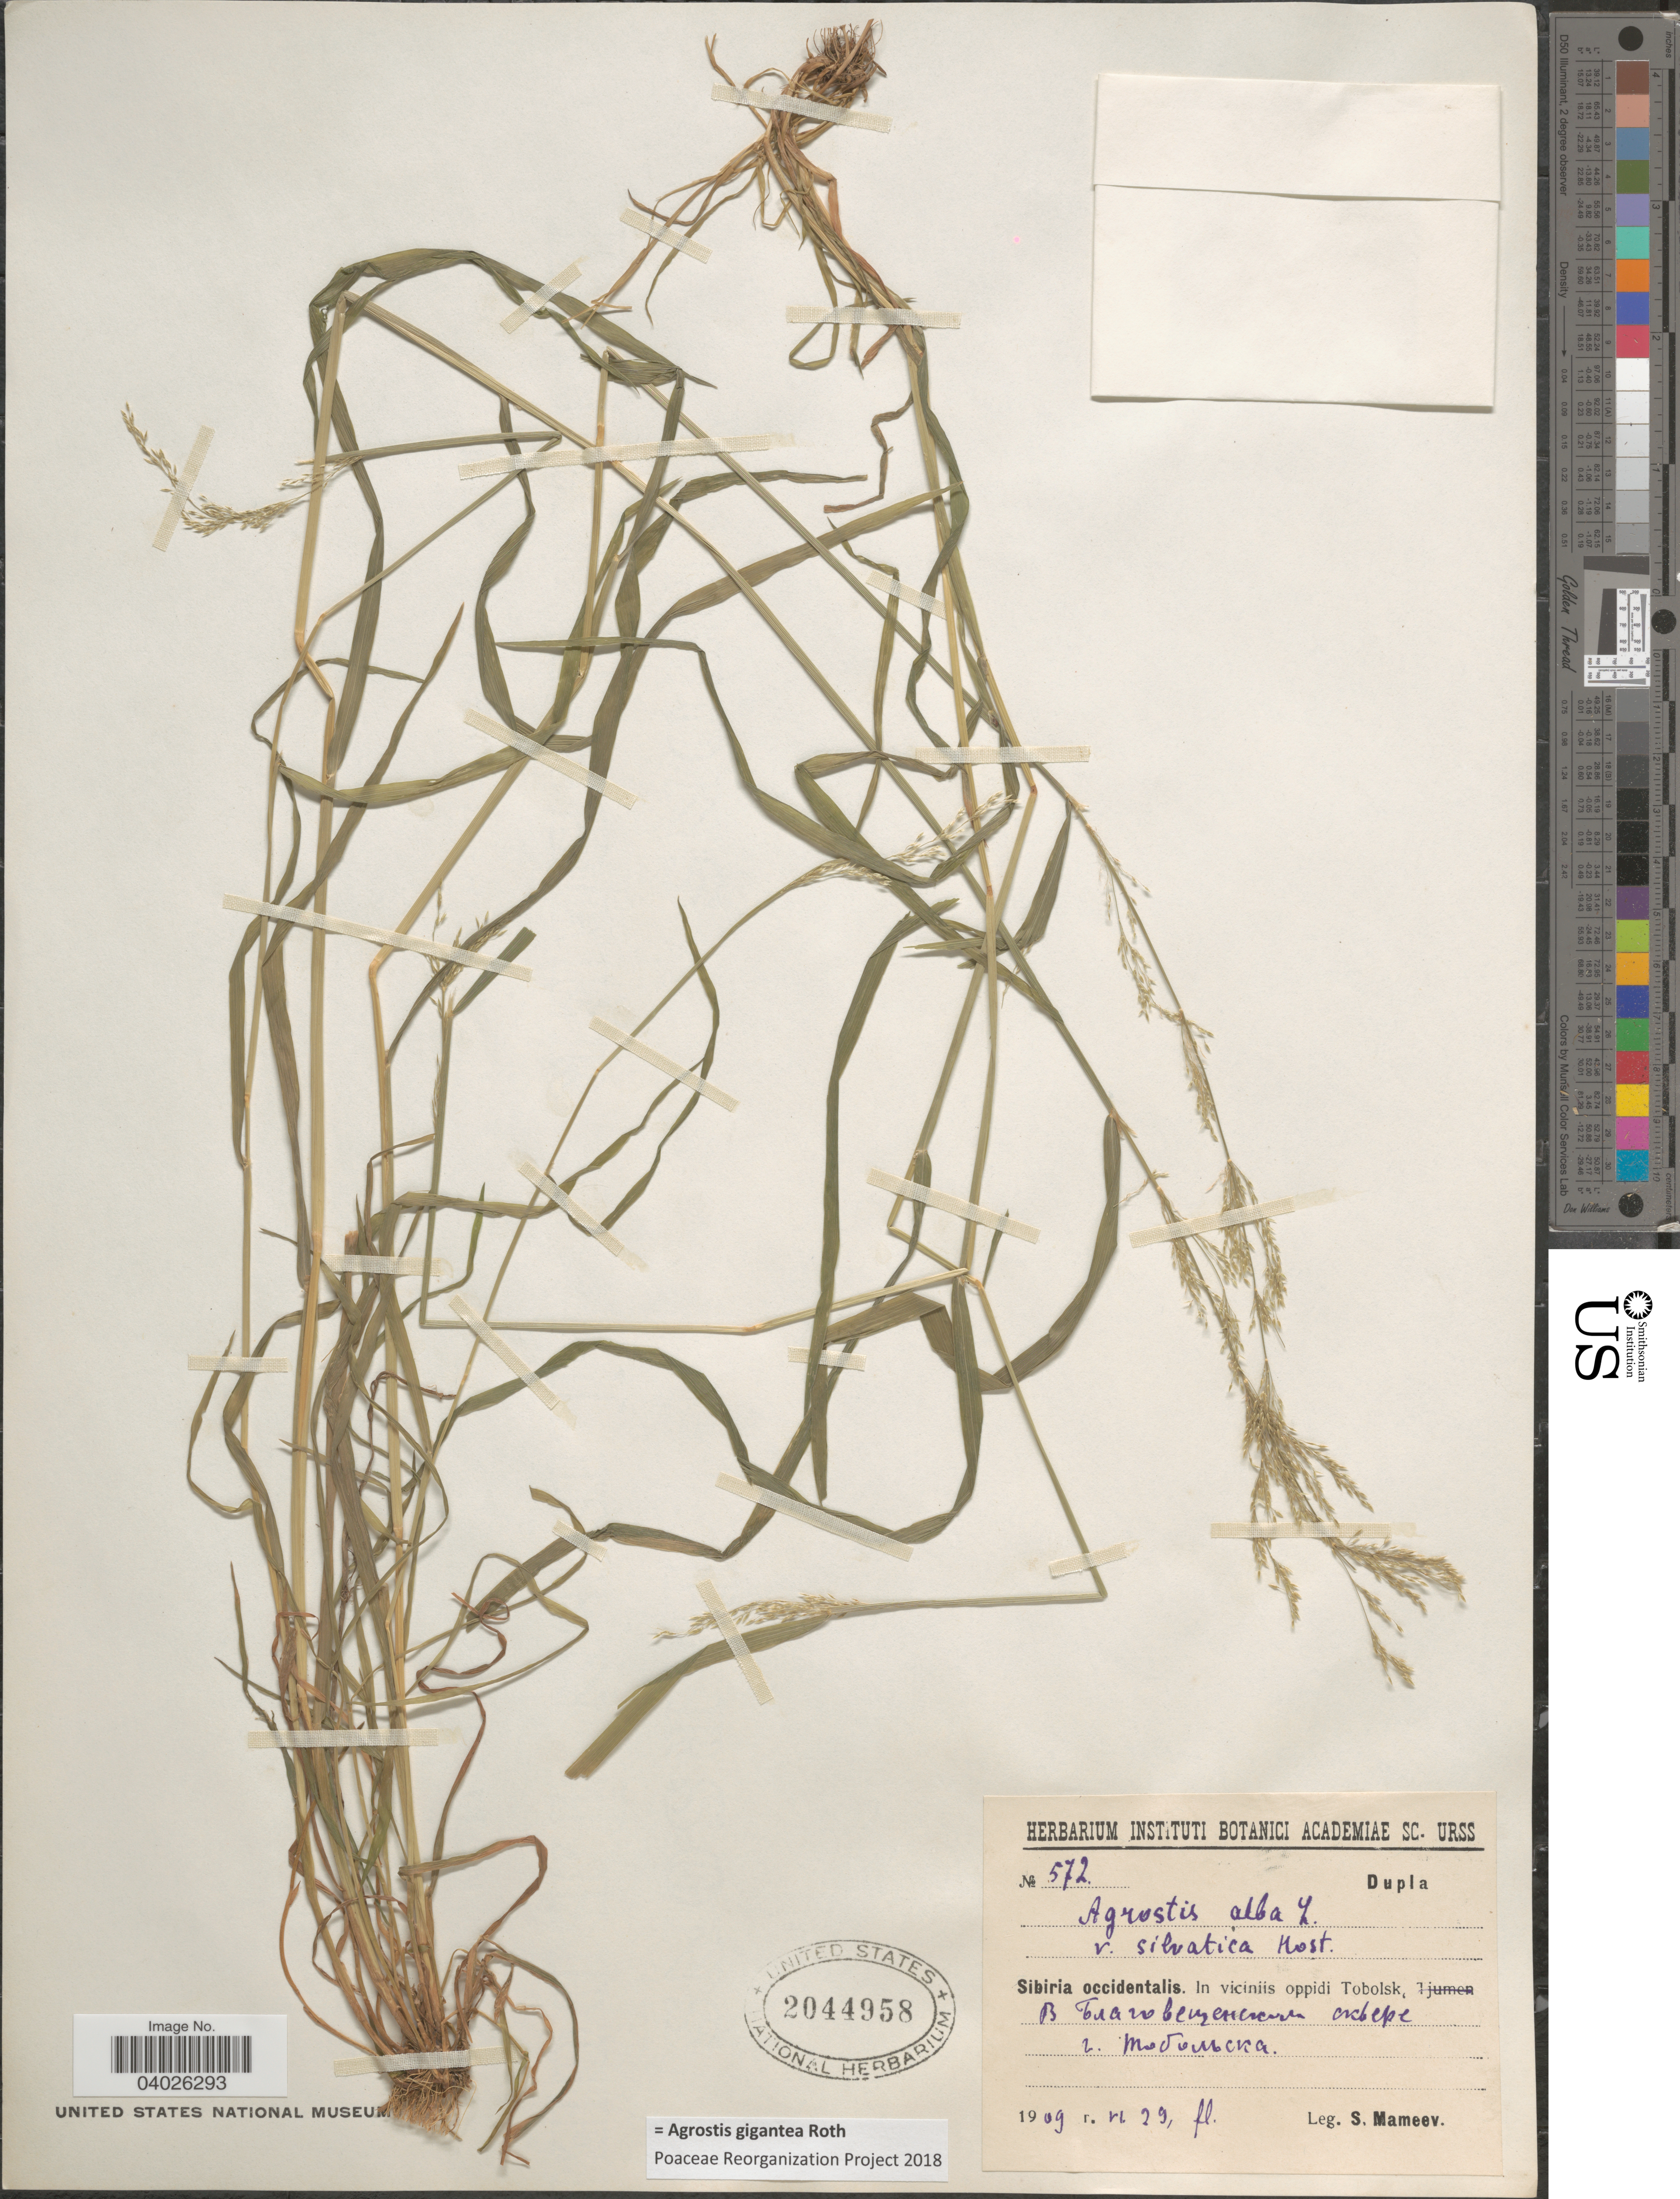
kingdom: Plantae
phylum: Tracheophyta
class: Liliopsida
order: Poales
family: Poaceae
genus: Agrostis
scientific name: Agrostis gigantea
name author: Roth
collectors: S. Mameev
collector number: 572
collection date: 1909-06-29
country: Russian Federation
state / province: Tyumen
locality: Sibiria occidentalis. In viciniis oppidi Tobolsk, X.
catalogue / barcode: US 2044958